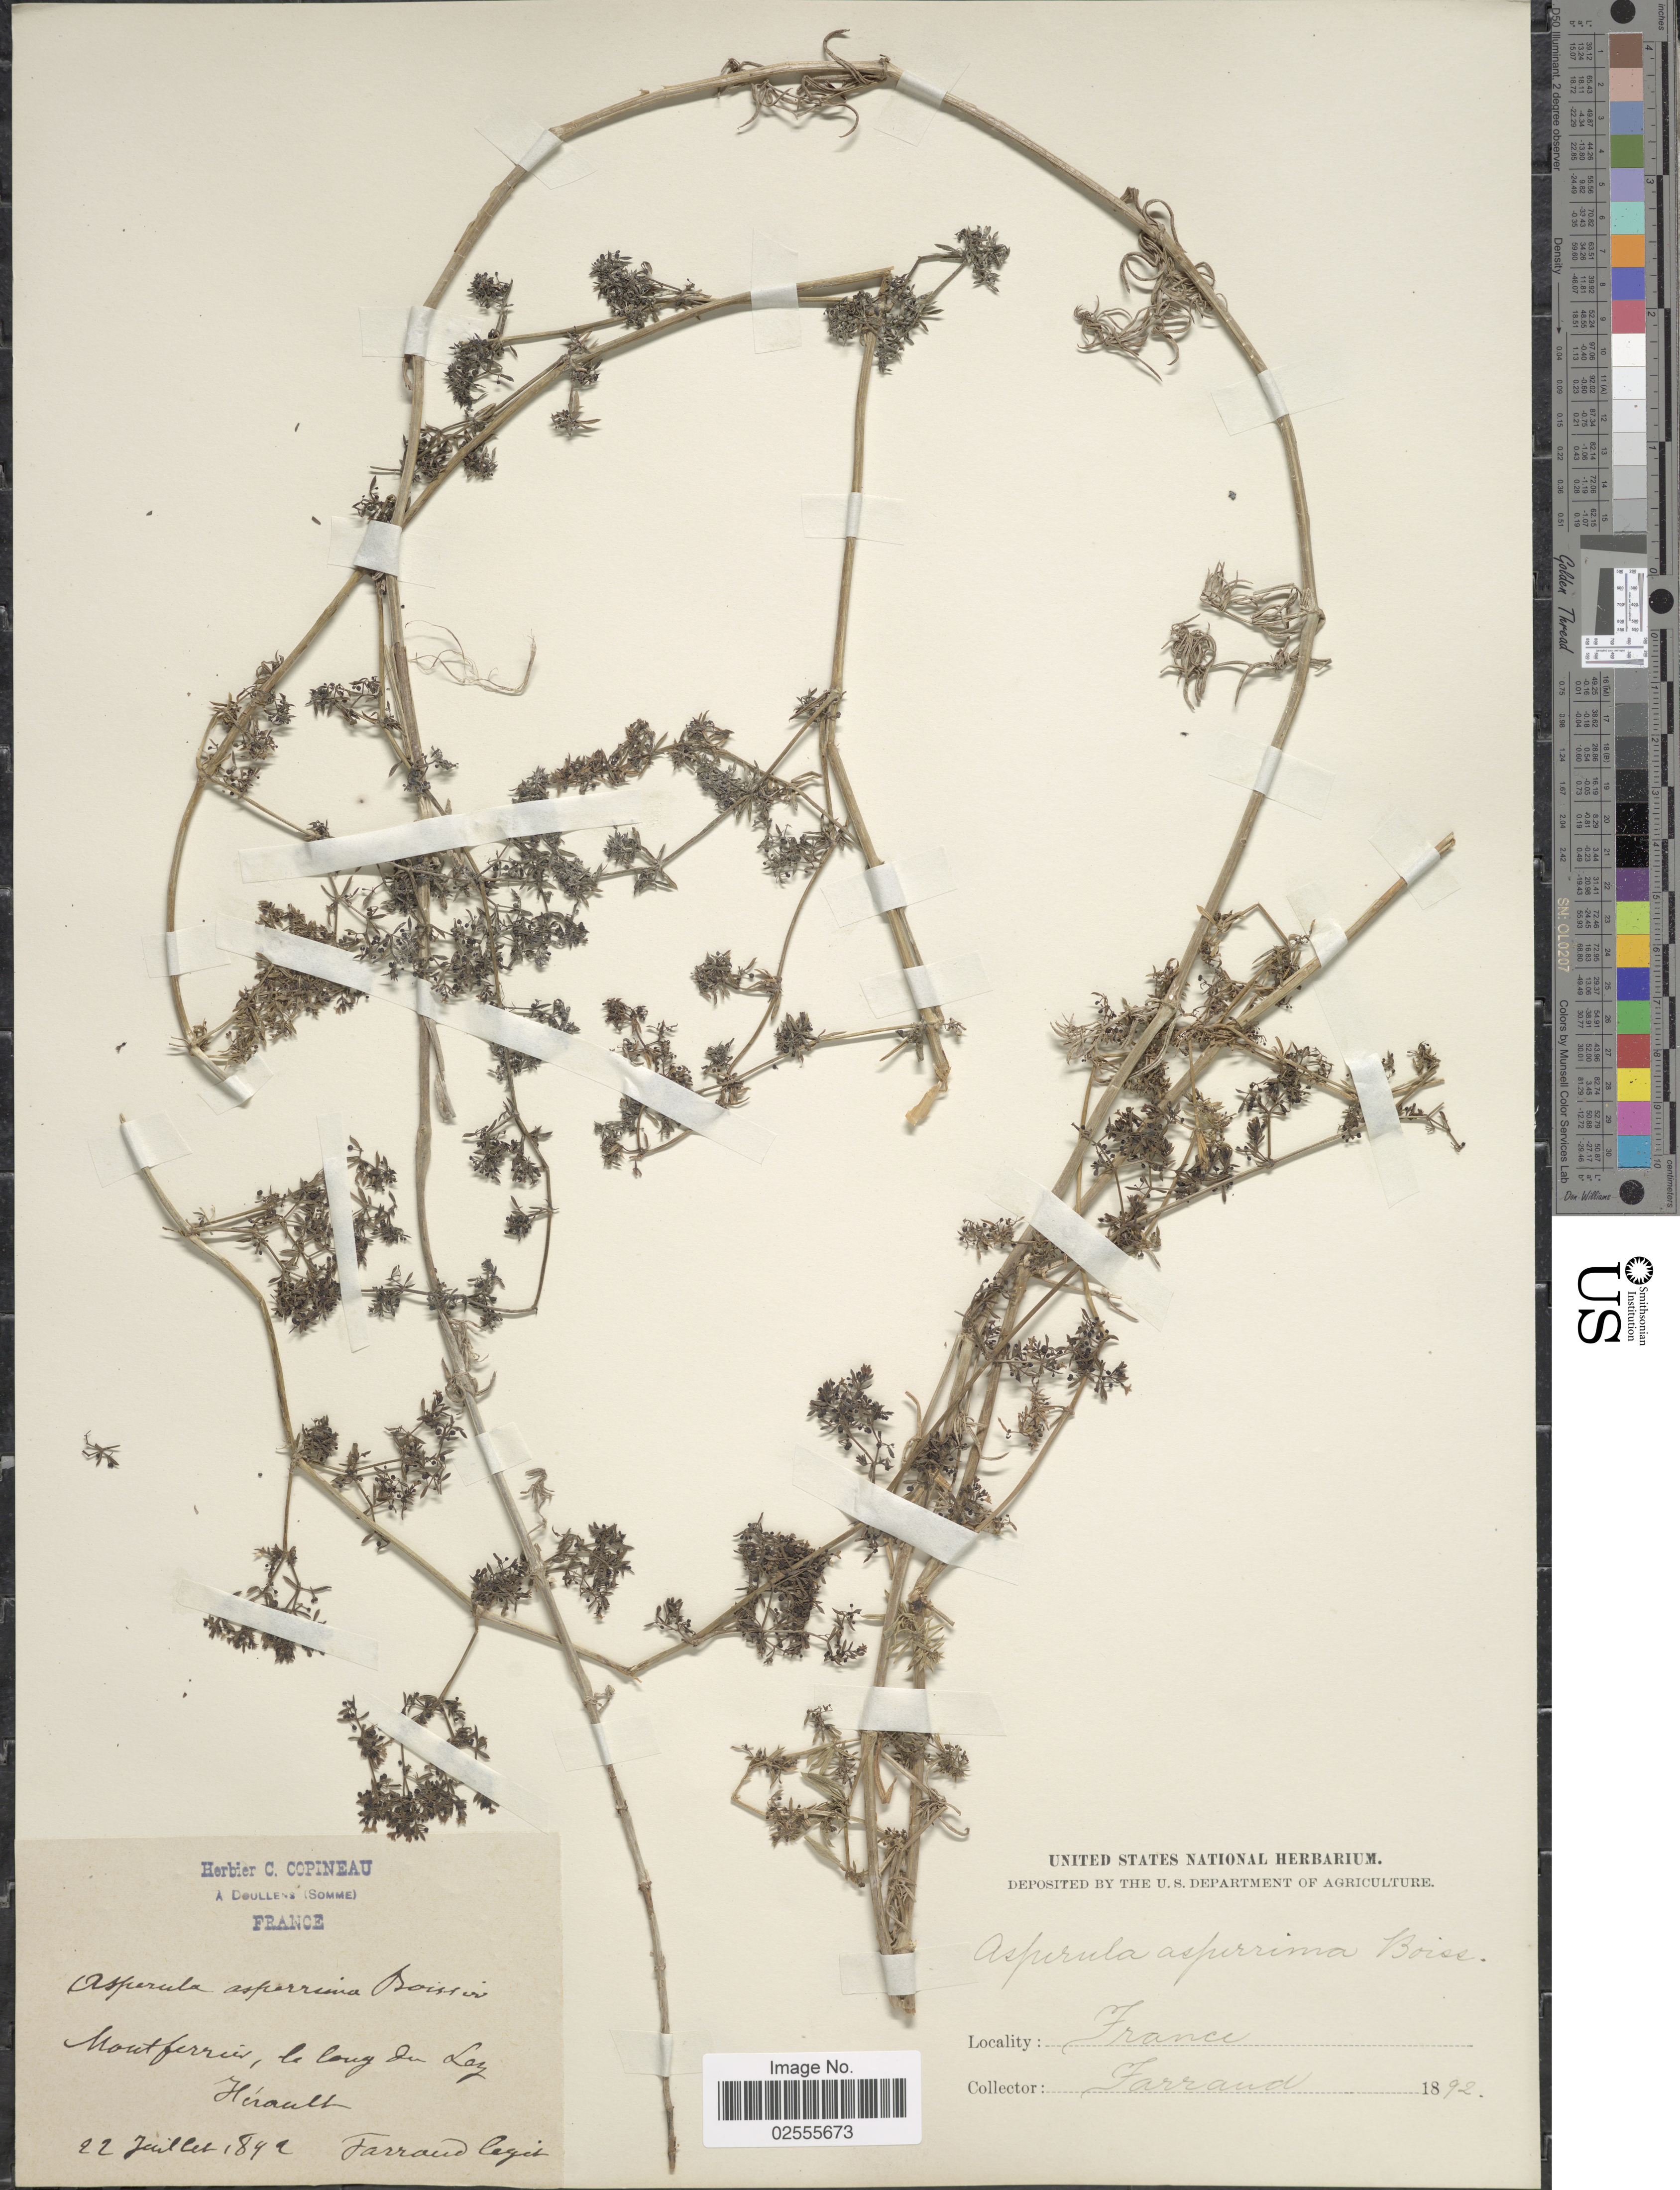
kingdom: Plantae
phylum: Tracheophyta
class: Magnoliopsida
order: Gentianales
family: Rubiaceae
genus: Asperula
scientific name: Asperula asperrima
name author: Boiss.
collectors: Farrand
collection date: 1842-07-22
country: France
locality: Montferrie, le long dun Lag Herault. [interpreted]